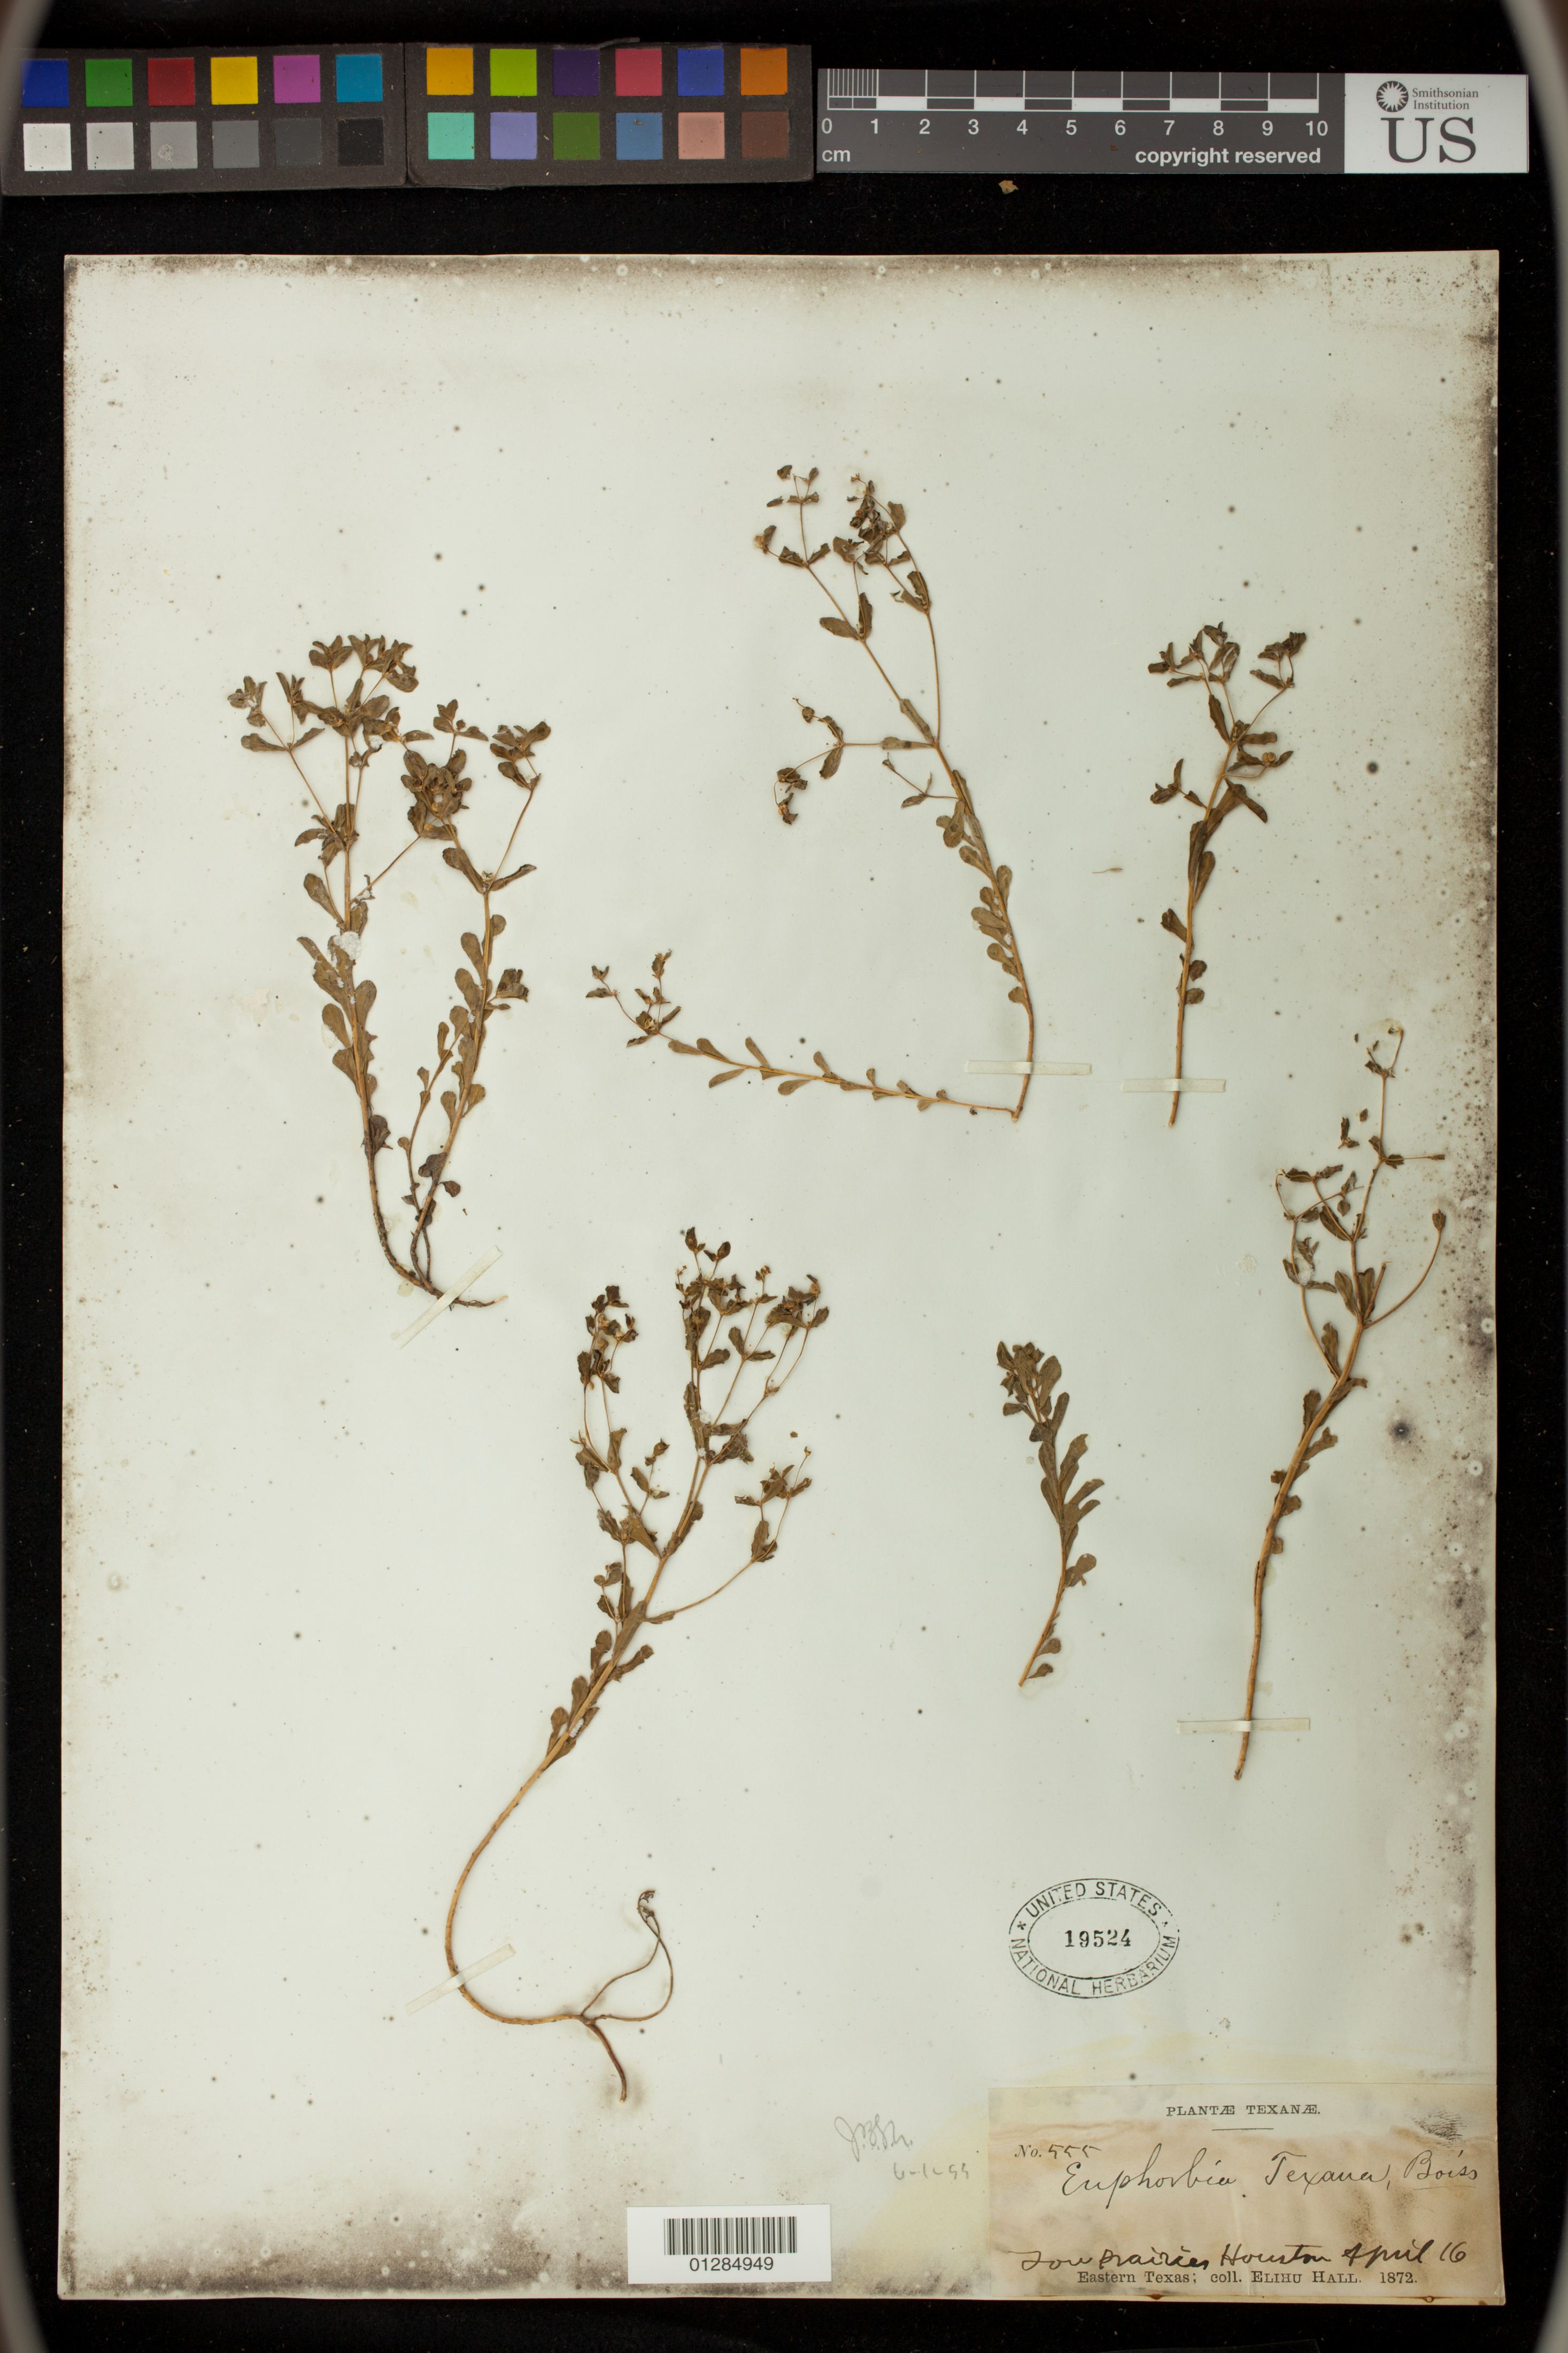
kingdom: Plantae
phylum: Tracheophyta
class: Magnoliopsida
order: Malpighiales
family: Euphorbiaceae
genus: Euphorbia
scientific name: Euphorbia texana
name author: Boiss.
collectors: E. Hall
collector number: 555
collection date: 1872-04-16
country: United States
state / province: Texas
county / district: Harris County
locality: Low prairies, Houston. Eastern Texas.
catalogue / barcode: US 19524